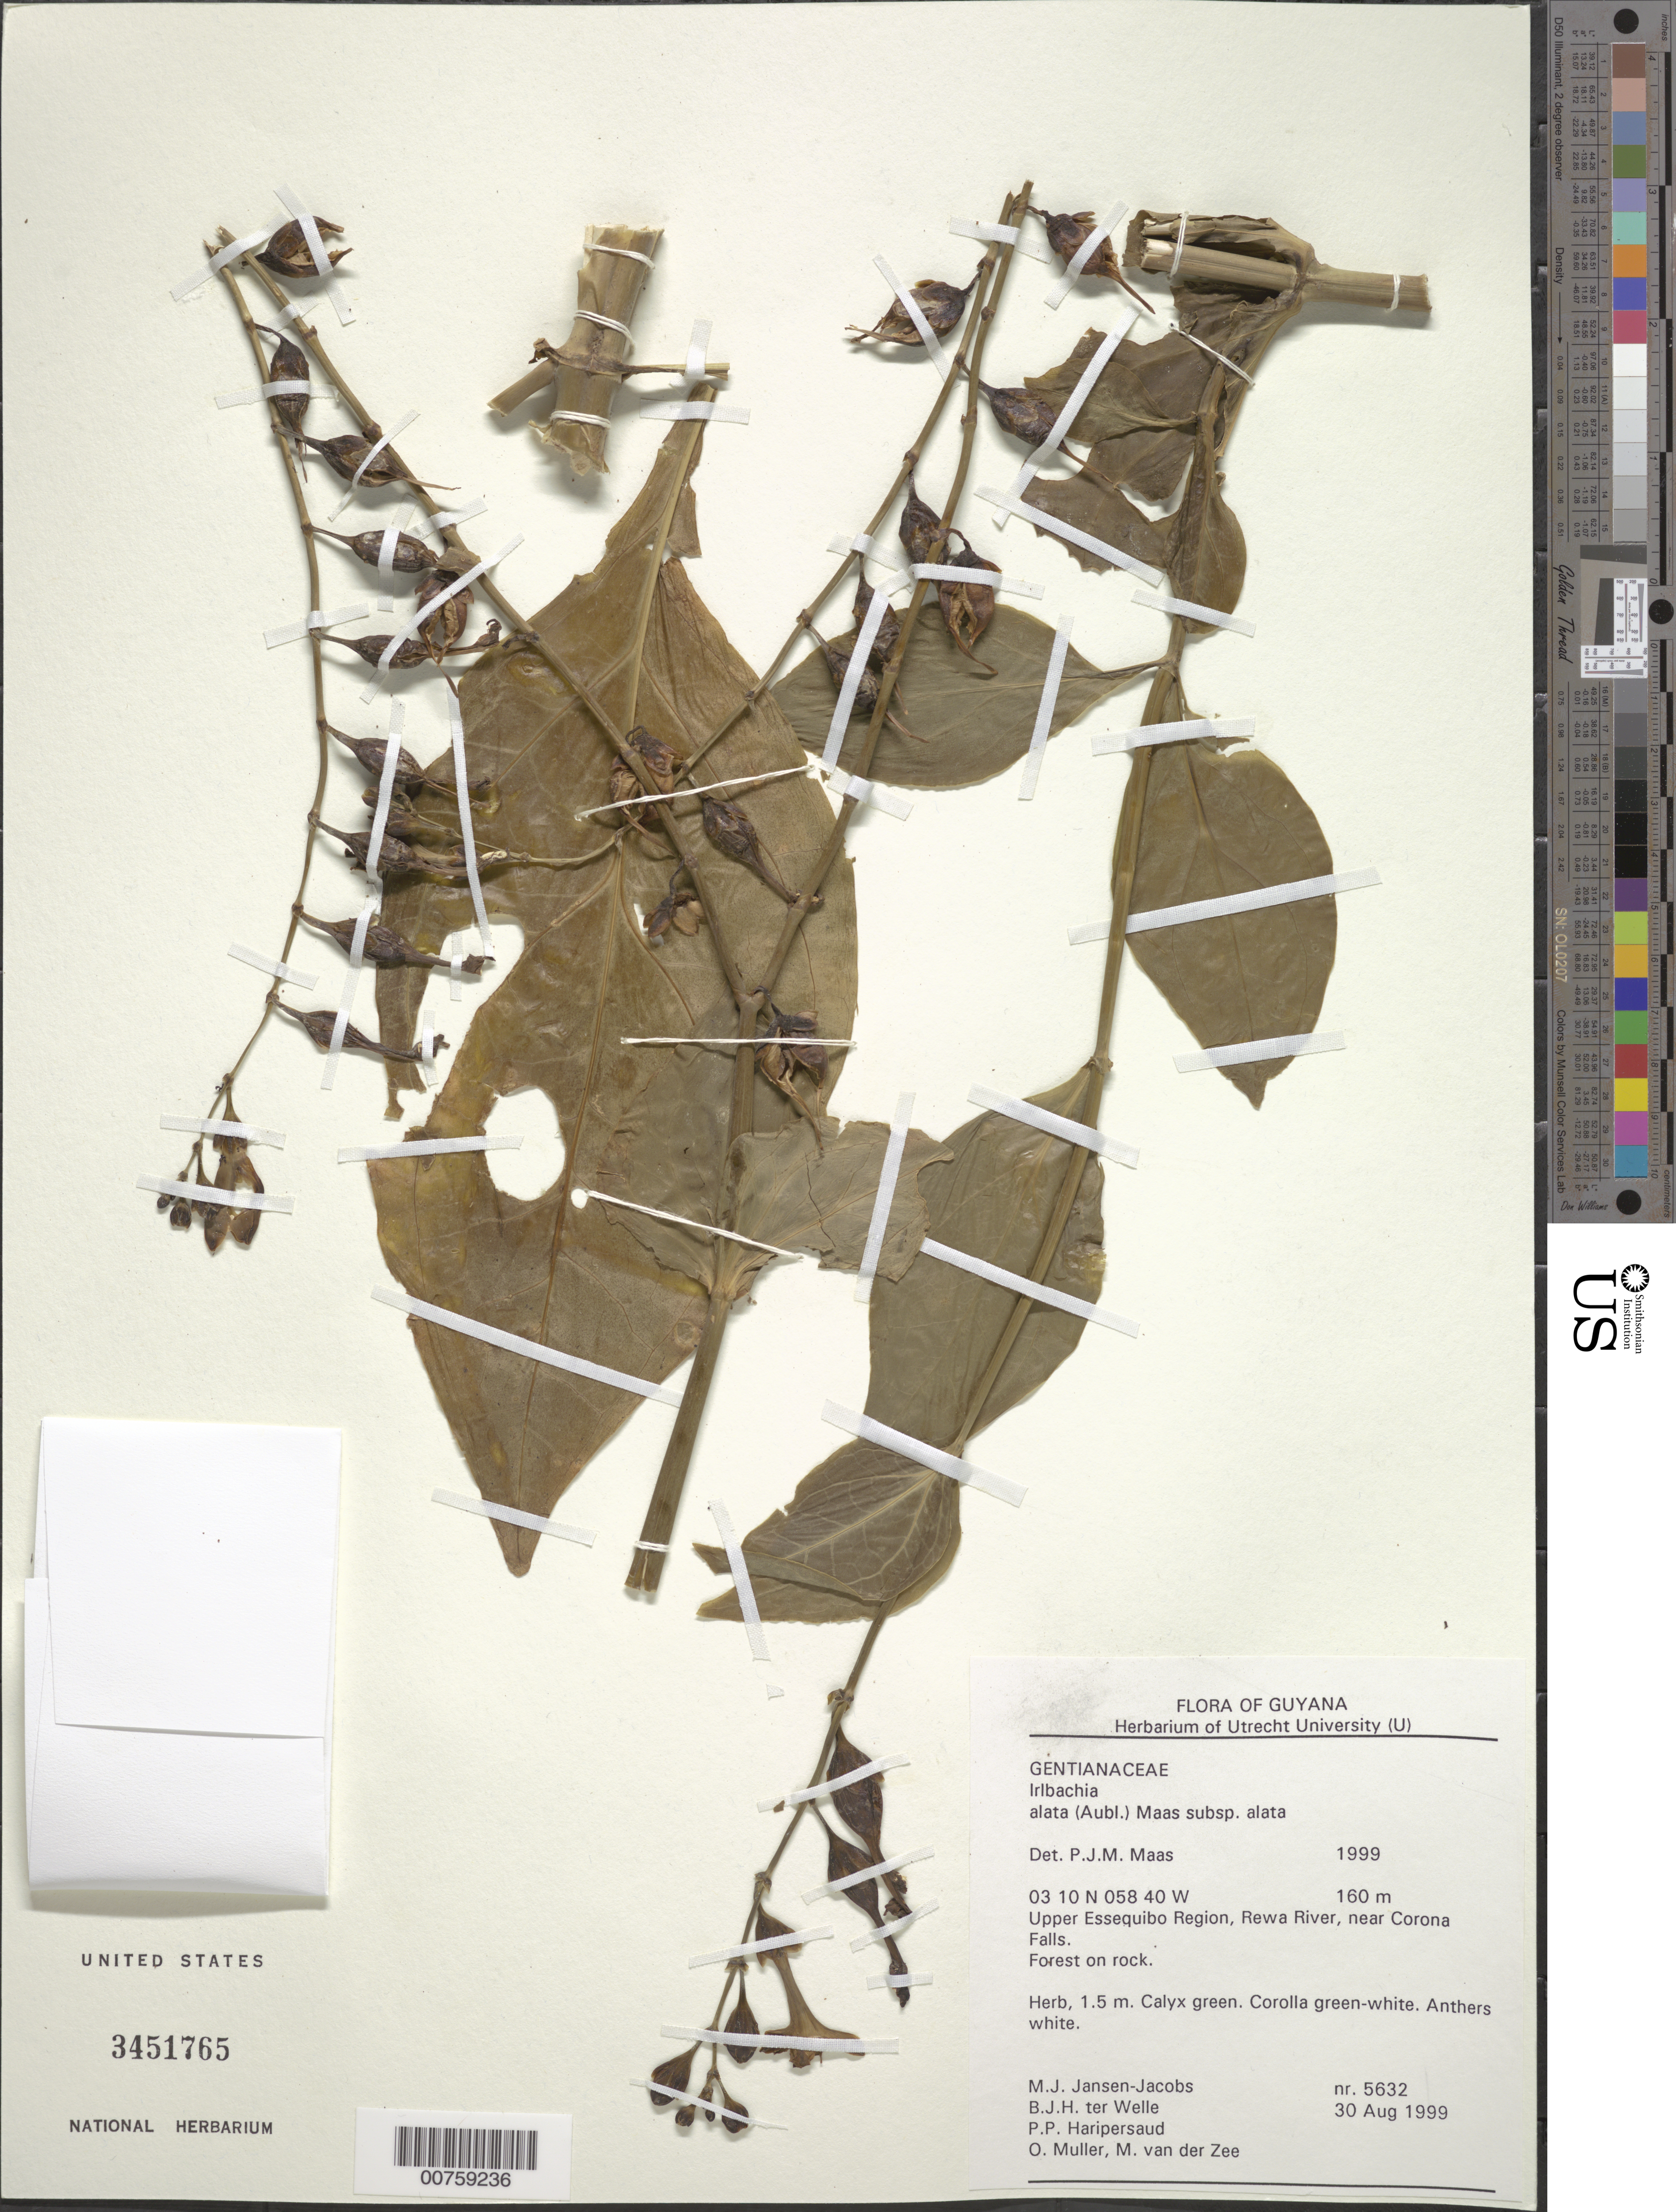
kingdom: Plantae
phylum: Tracheophyta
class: Magnoliopsida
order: Gentianales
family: Gentianaceae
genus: Irlbachia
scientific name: Irlbachia alata subsp. alata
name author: (Aubl.) Maas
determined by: Maas, Paul J. M.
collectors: M. J. Jansen-Jacobs, B. Welle, P. Haripersaud, O. Muller & M. van der Zee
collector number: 5632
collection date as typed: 30-Aug-99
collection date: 1999-08-30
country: Guyana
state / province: U. Takutu-U. Essequibo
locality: Rewa River, near Corona Falls, Upper Essequibo Region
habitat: Forest on rock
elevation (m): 160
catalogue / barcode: US 3451765